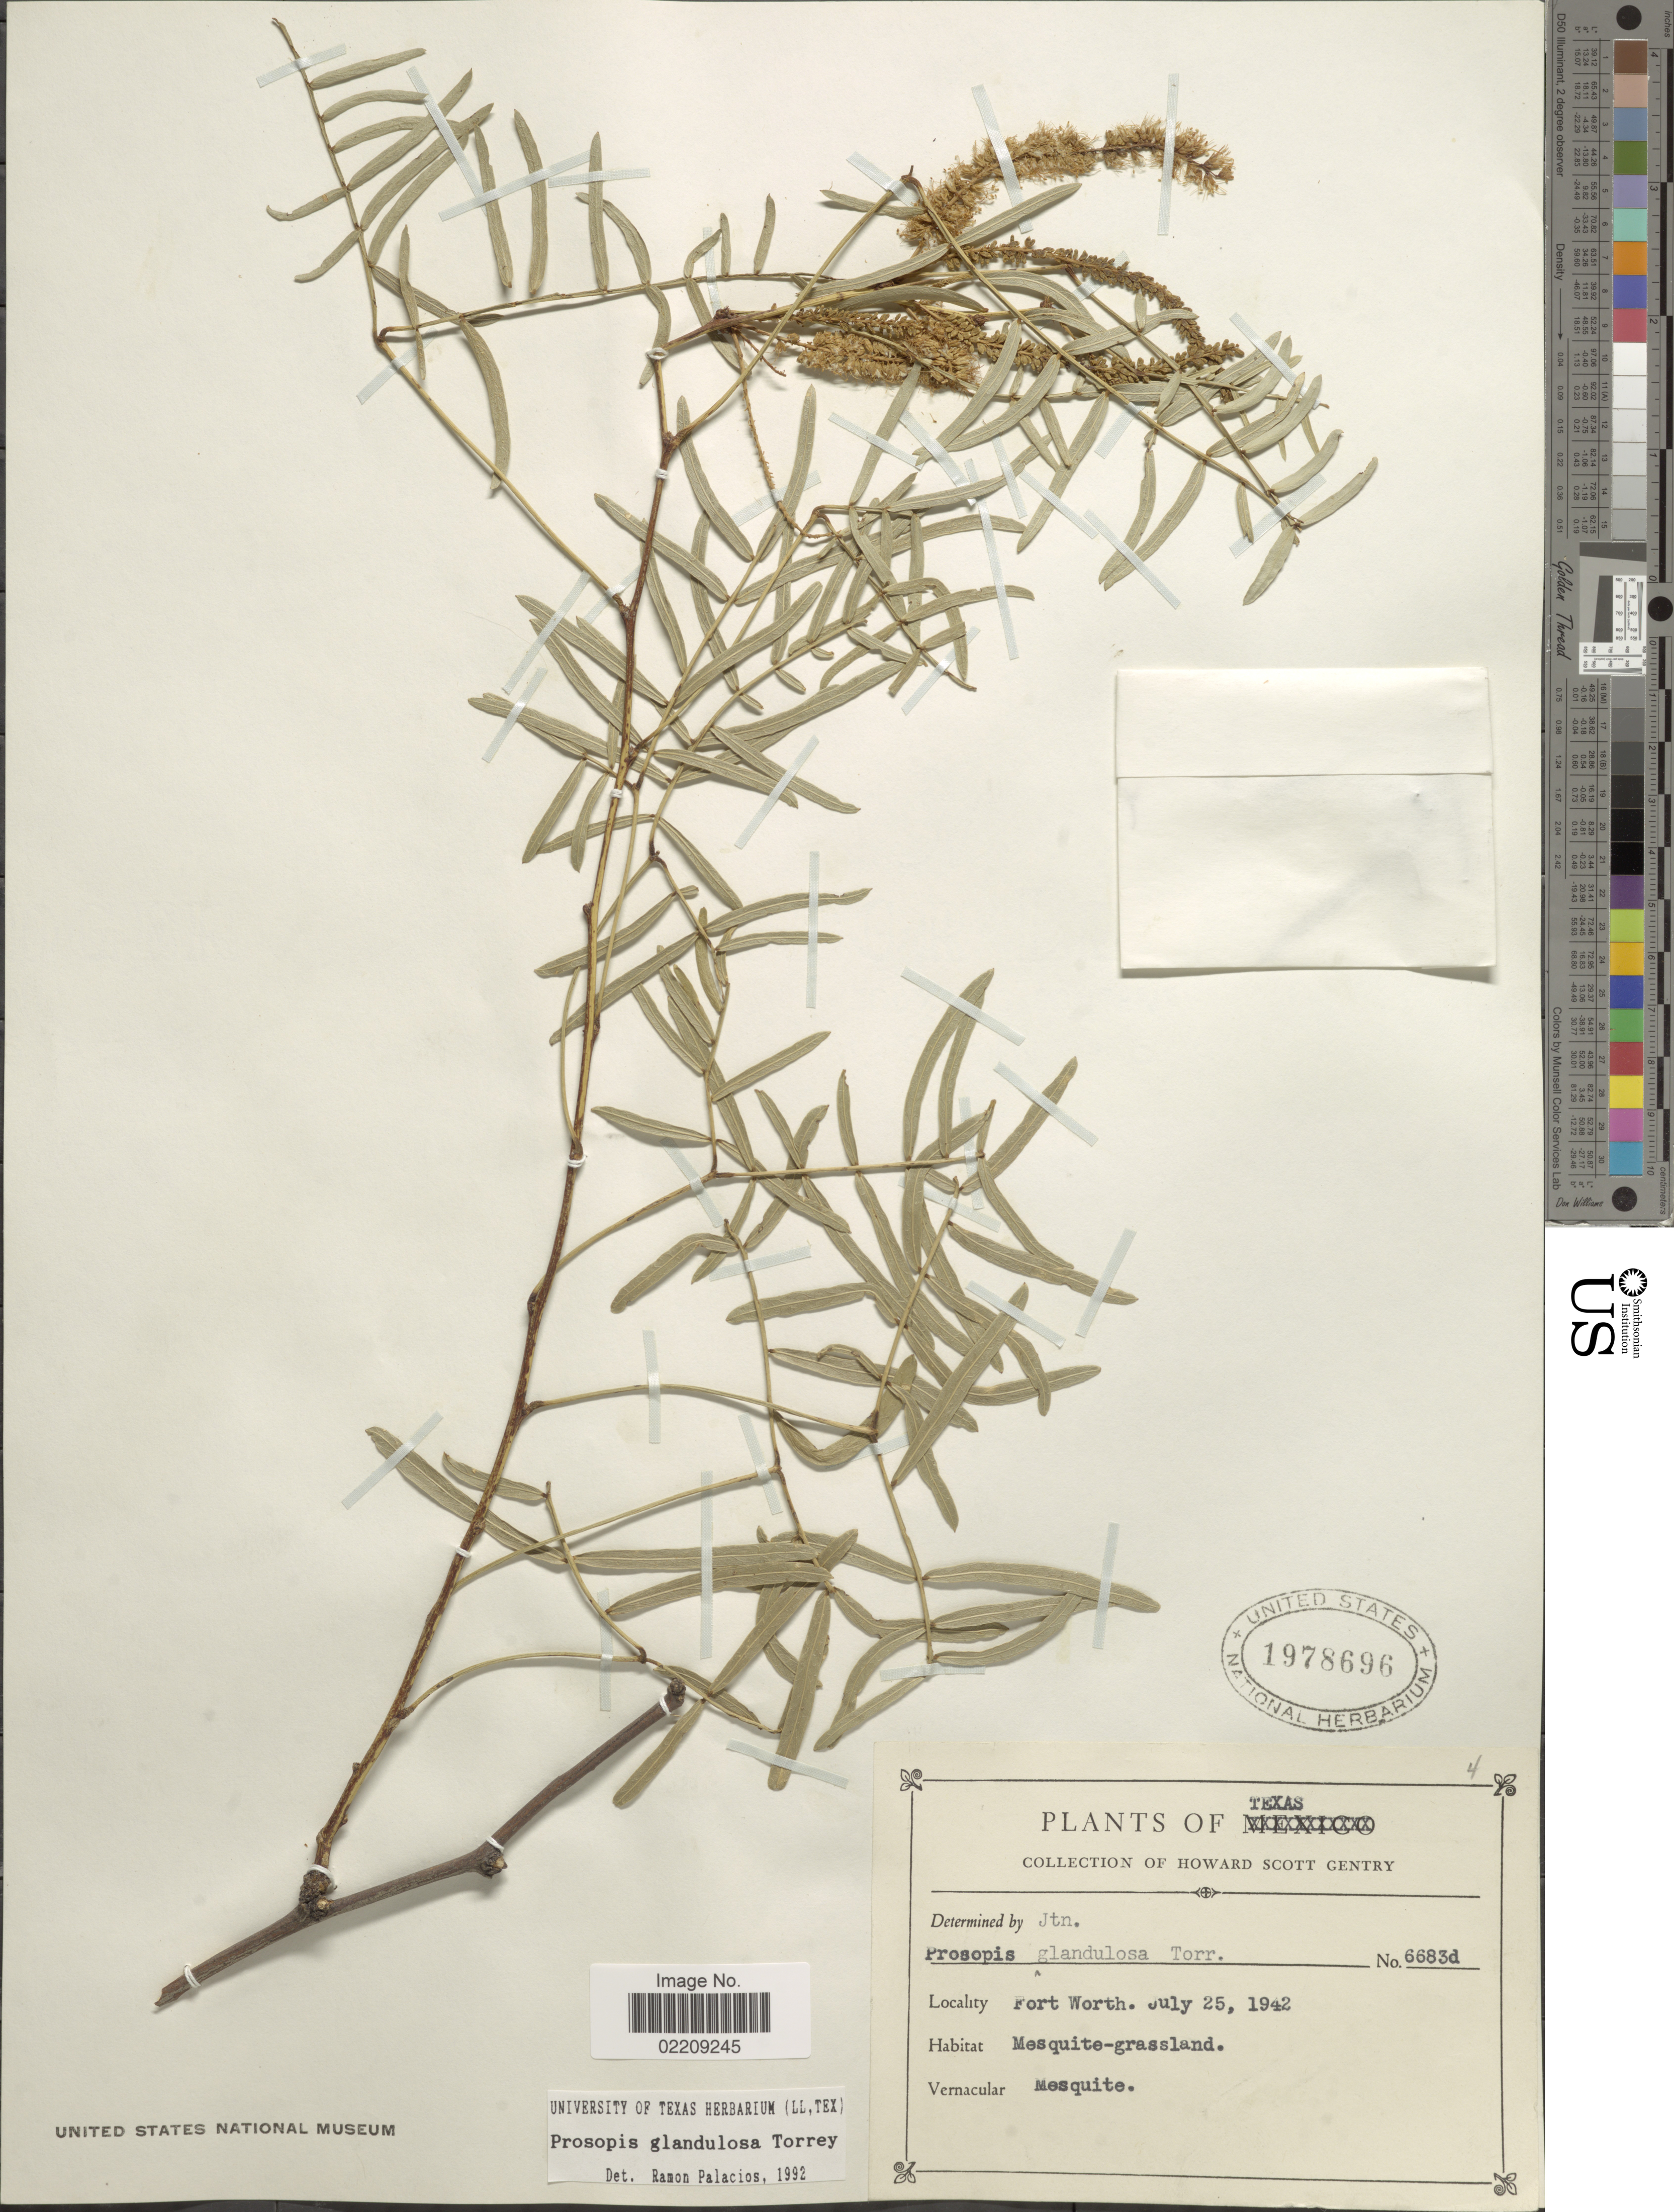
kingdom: Plantae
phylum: Tracheophyta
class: Magnoliopsida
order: Fabales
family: Fabaceae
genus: Neltuma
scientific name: Neltuma glandulosa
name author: (Torr.) Britton & Rose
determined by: Strong, Mark T., (BOT), Smithsonian Institution - National Museum of Natural History (UNITED STATES)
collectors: H. S. Gentry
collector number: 6683d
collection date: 1942-07-25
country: United States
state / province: Texas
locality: Fort Worth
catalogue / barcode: US 1978696